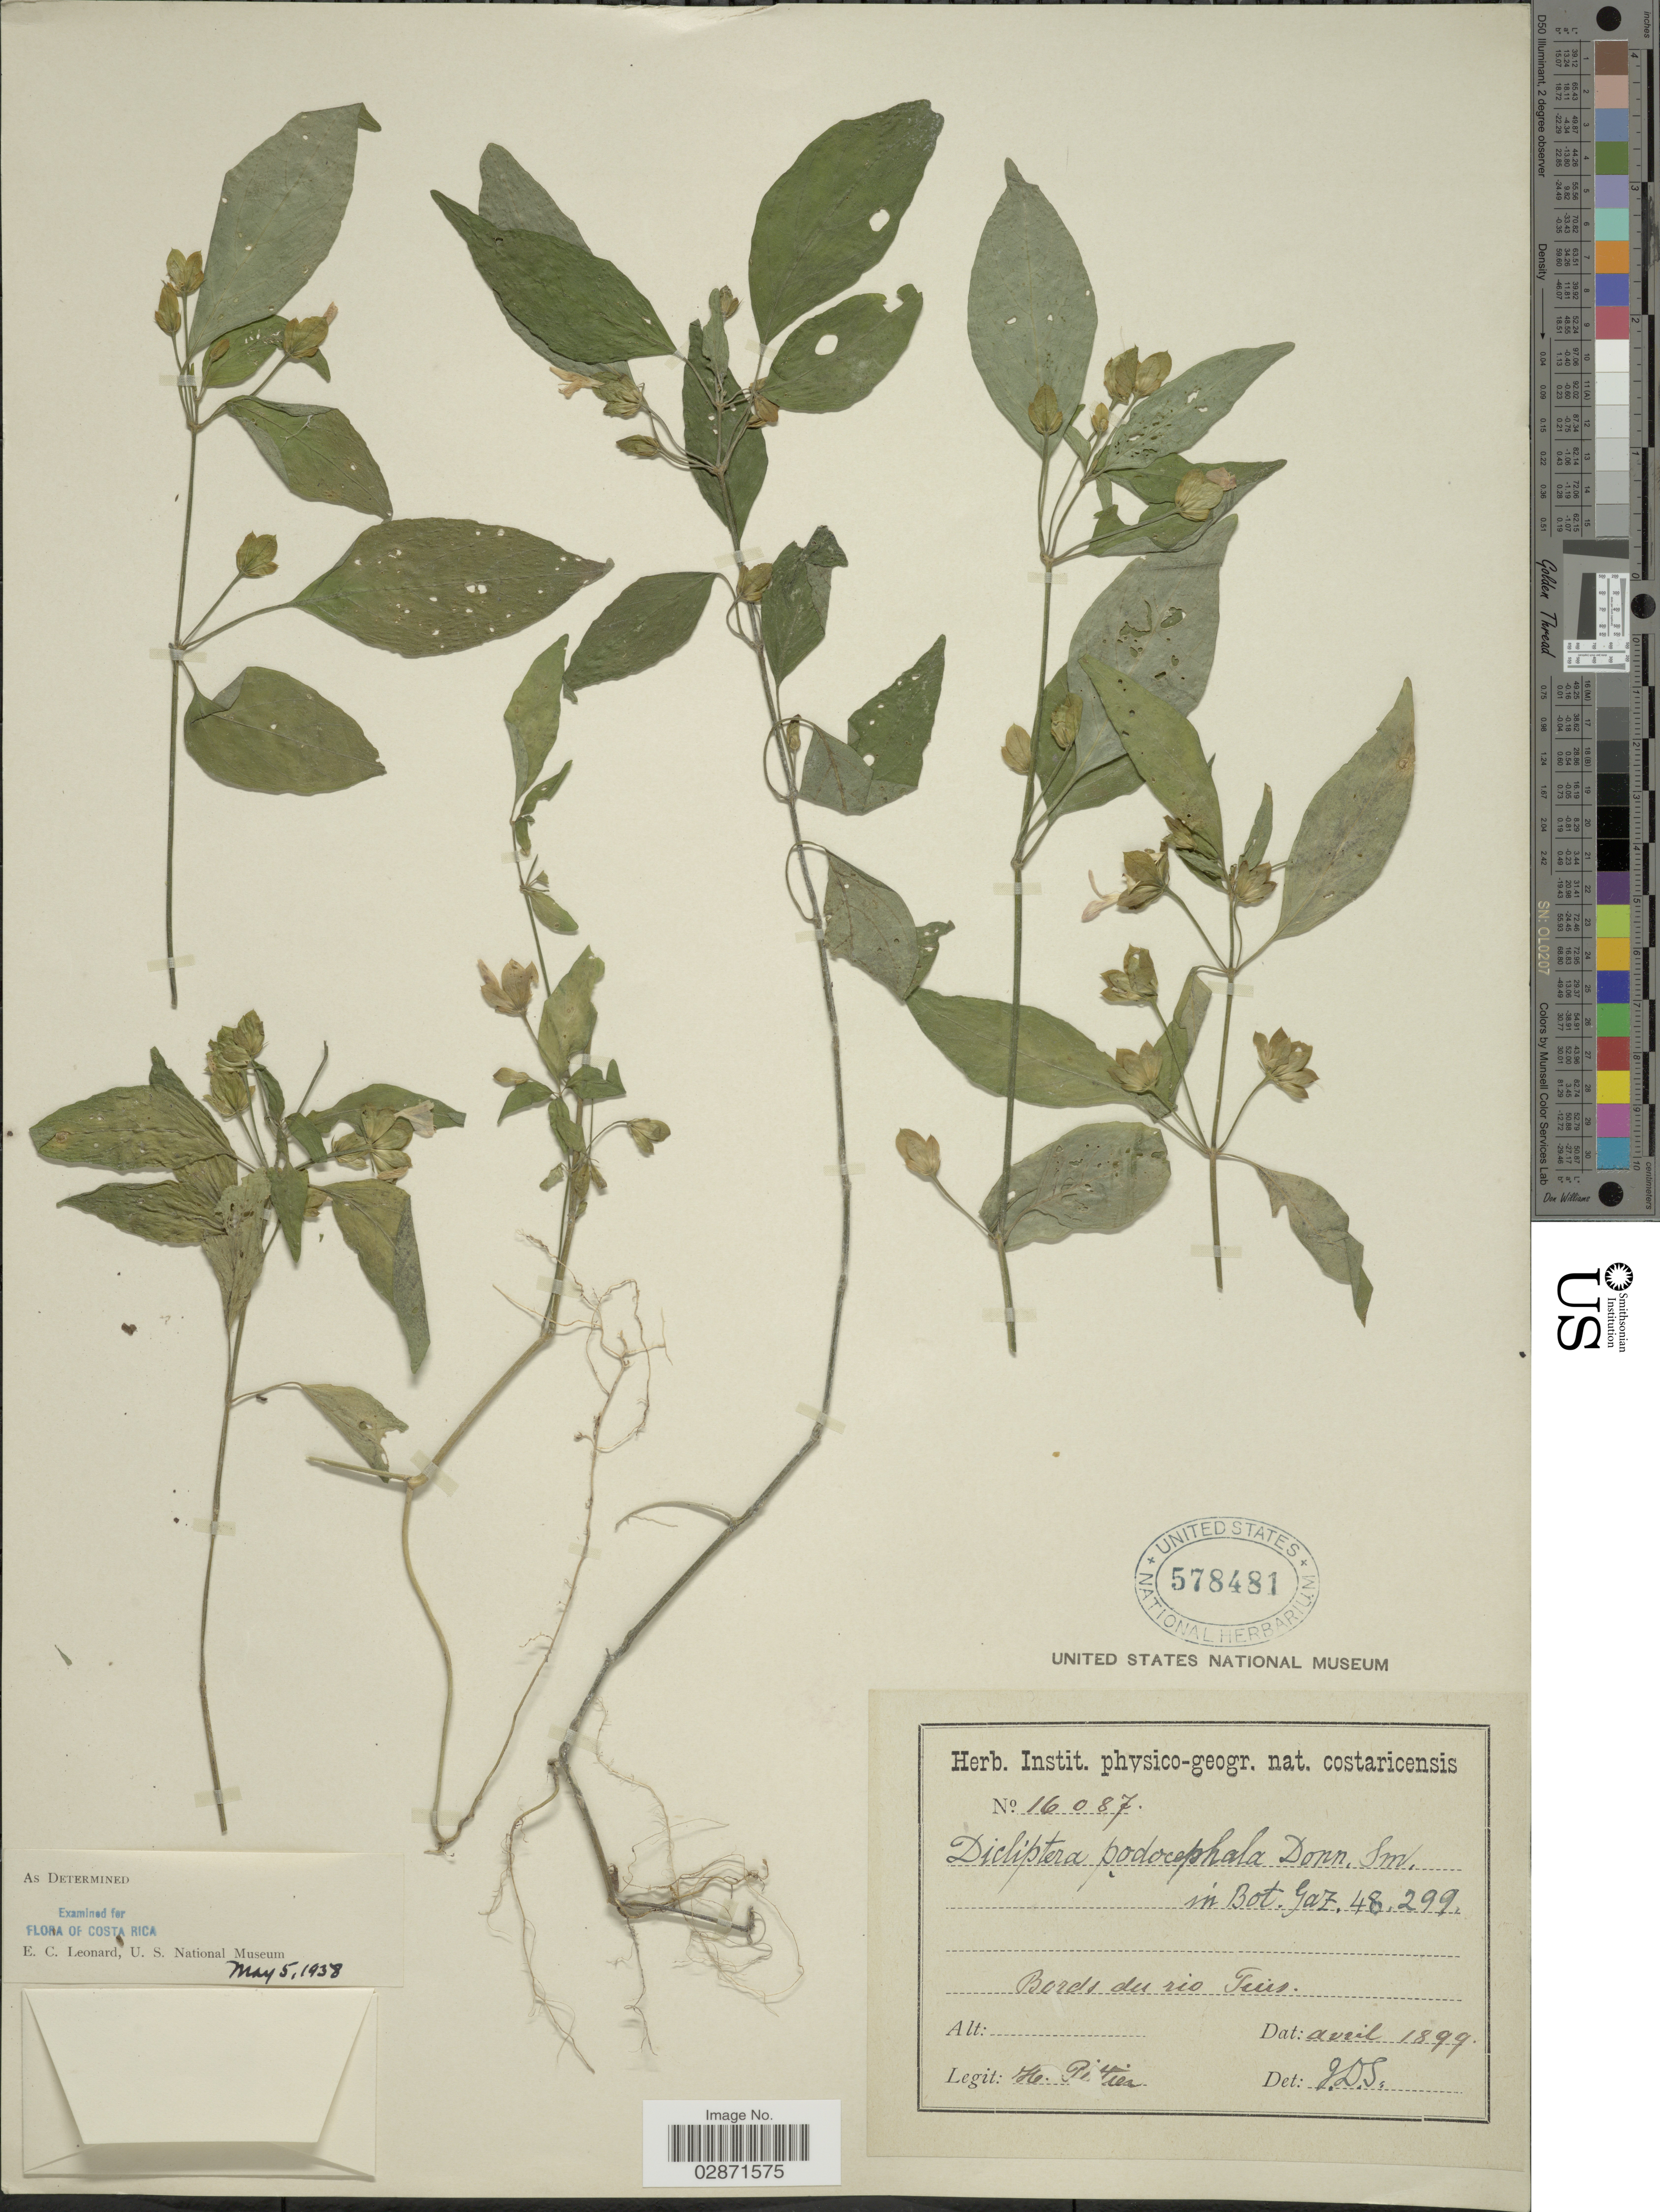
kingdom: Plantae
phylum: Tracheophyta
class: Magnoliopsida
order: Lamiales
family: Acanthaceae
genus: Dicliptera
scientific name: Dicliptera podocephala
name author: Donn. Sm.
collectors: H. F. Pittier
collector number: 16087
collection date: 1899-04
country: Costa Rica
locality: Bords du rio Fuis.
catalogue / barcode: US 578481